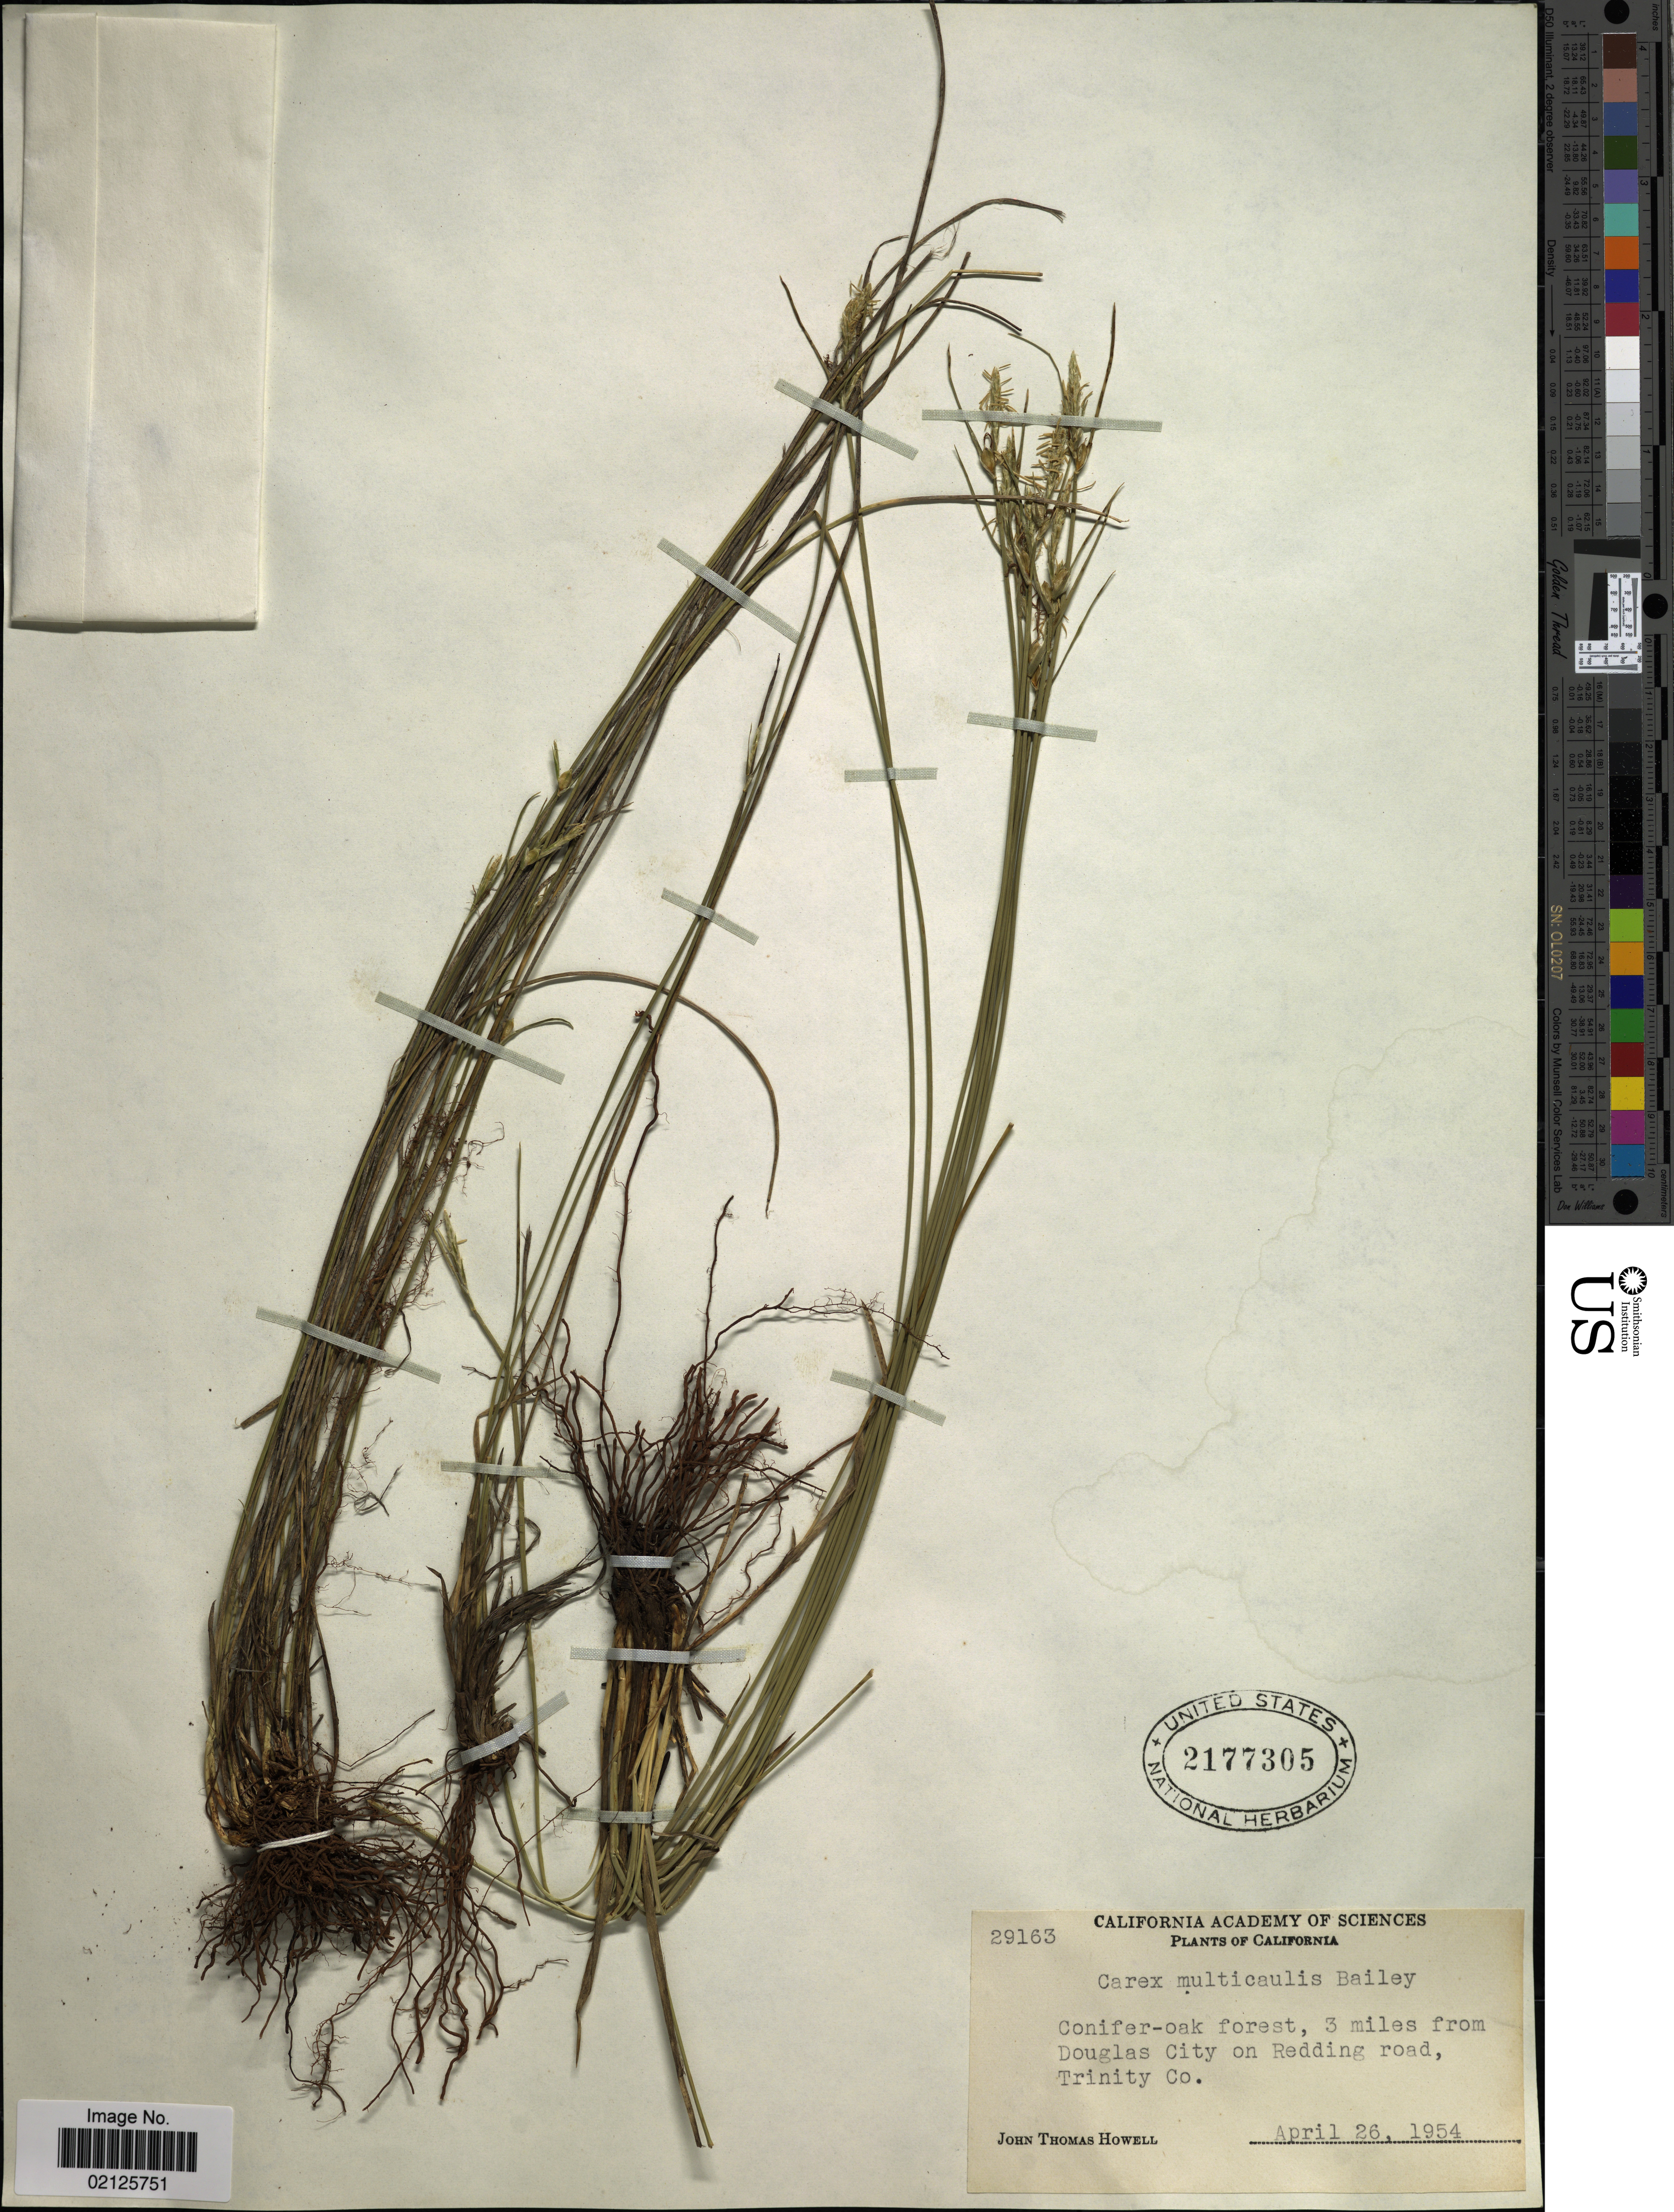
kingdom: Plantae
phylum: Tracheophyta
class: Liliopsida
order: Poales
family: Cyperaceae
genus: Carex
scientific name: Carex multicaulis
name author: L.H. Bailey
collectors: J. T. Howell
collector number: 29163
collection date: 1954-04-26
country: United States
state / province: California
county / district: Trinity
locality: Conifer-oak forest, 3 miles from Douglas City on Redding road, Trinity Co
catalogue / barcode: US 2177305